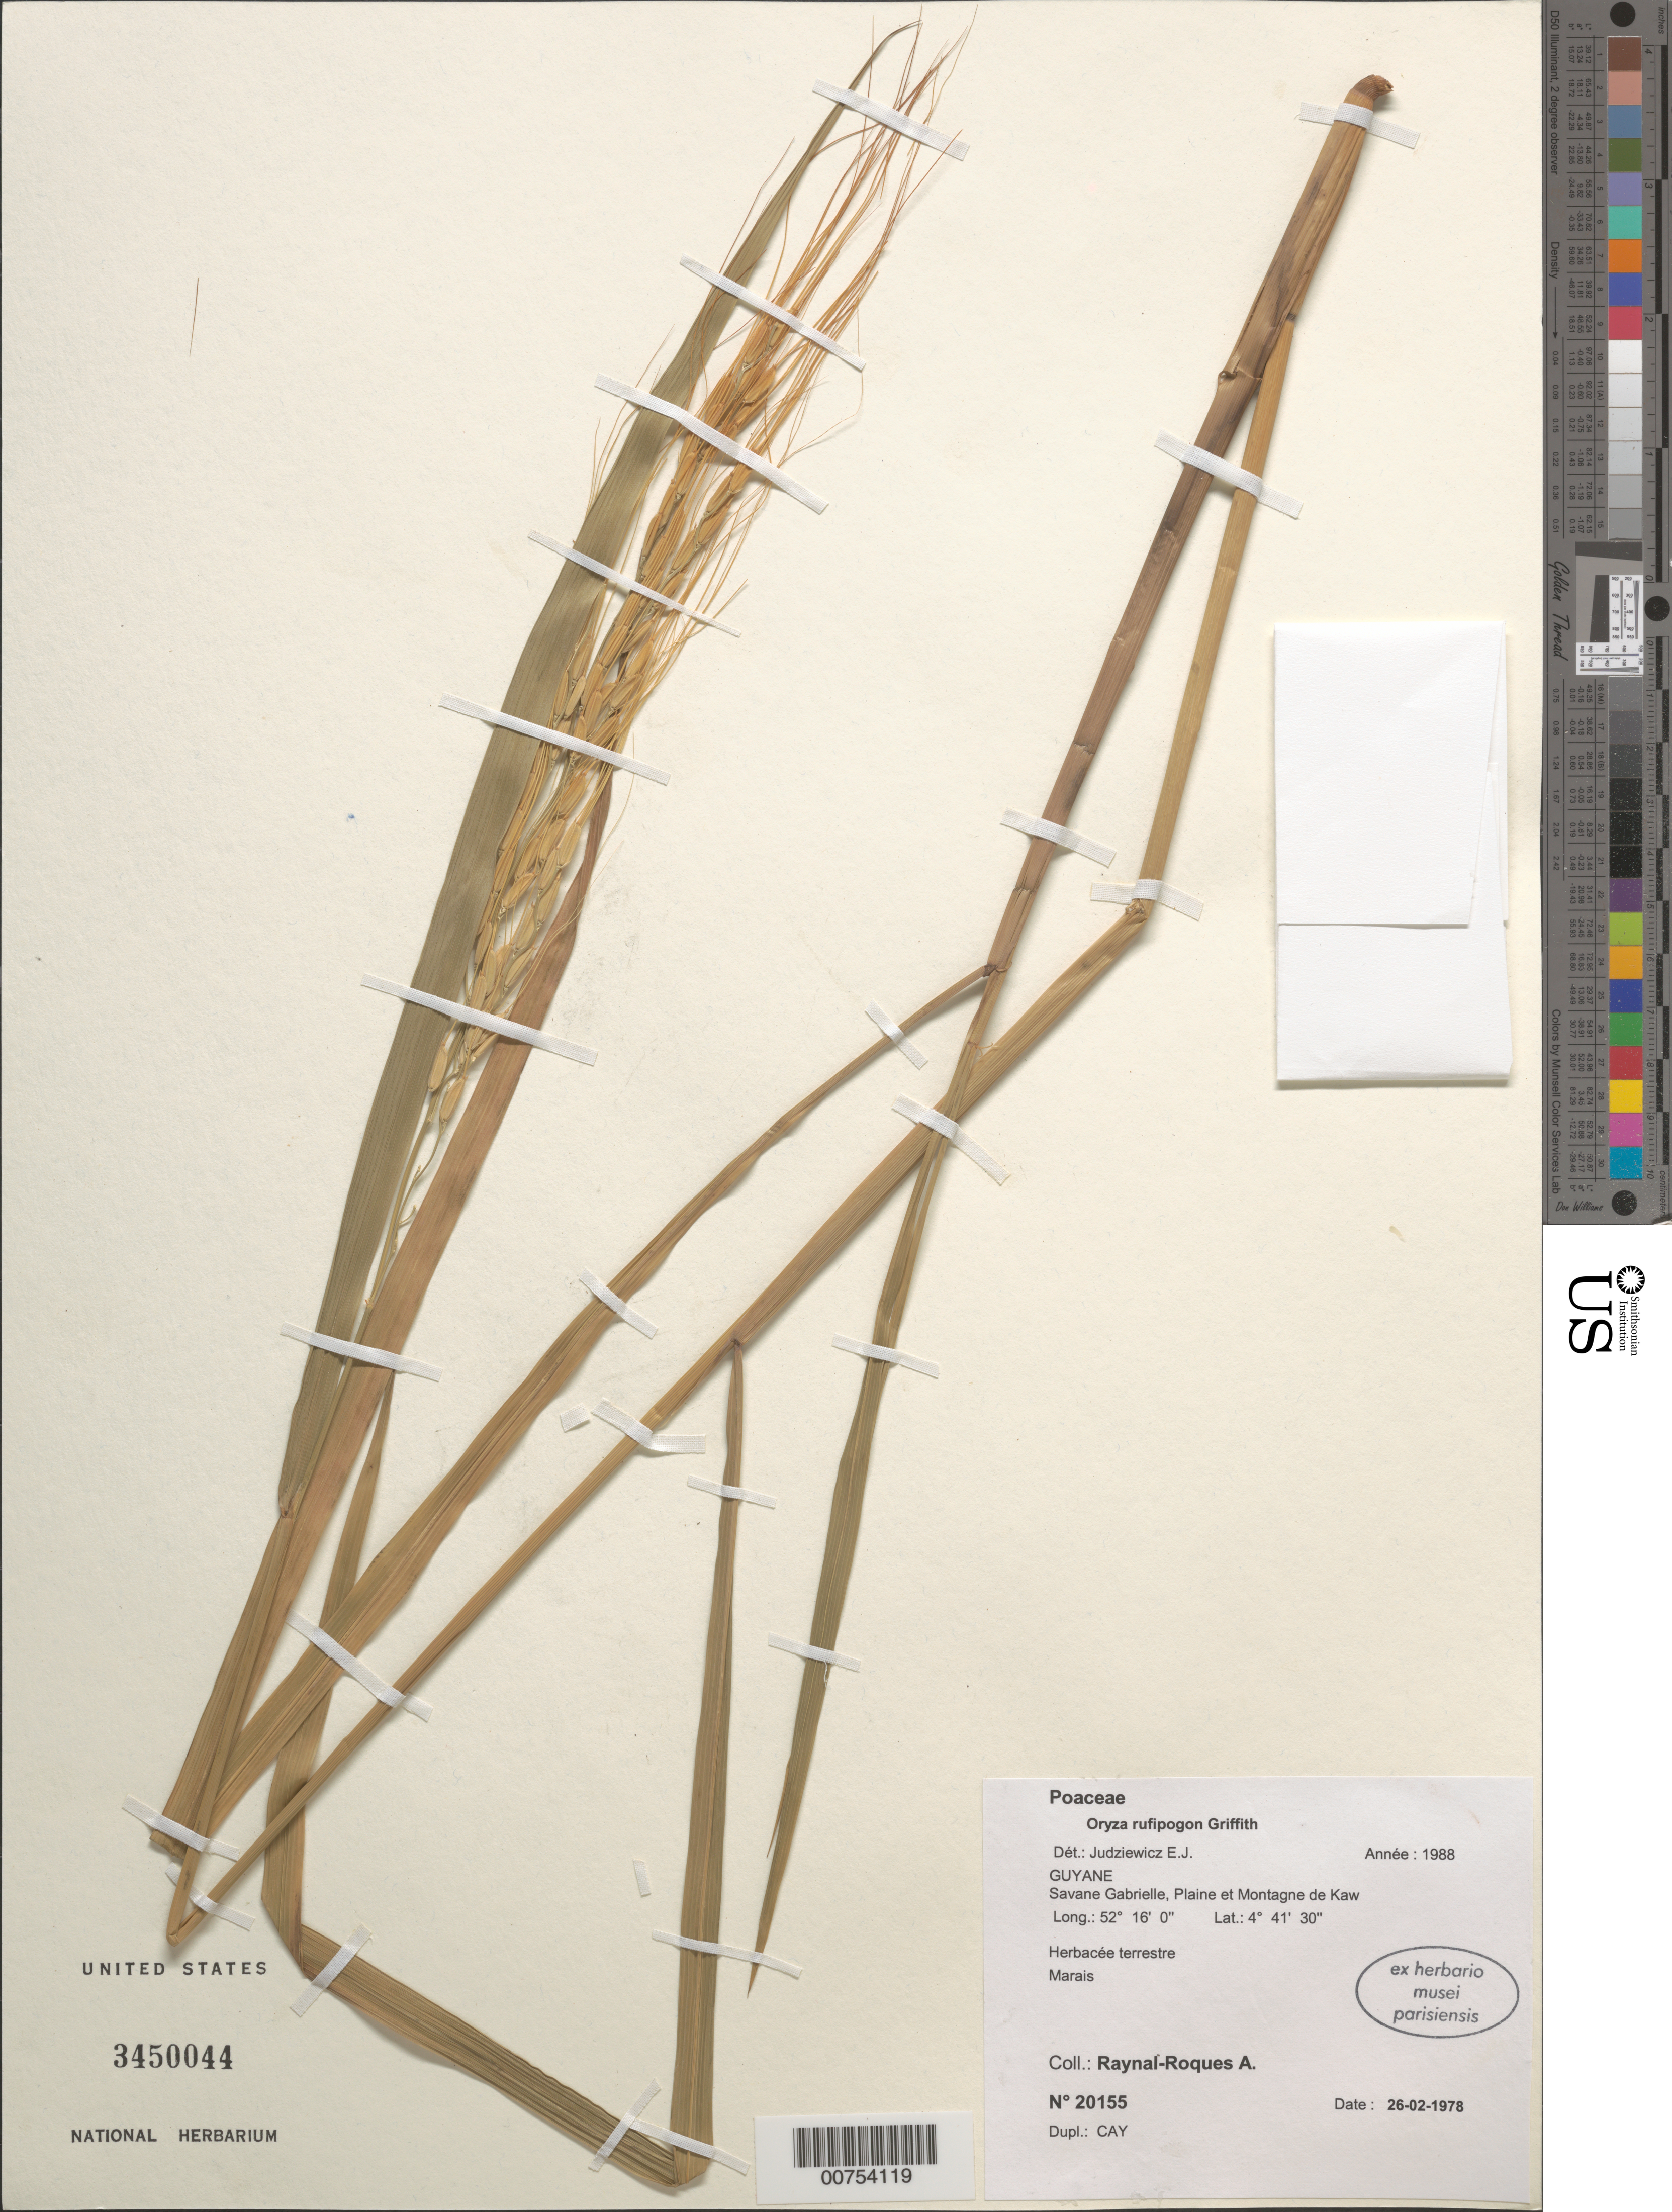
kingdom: Plantae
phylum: Tracheophyta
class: Liliopsida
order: Poales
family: Poaceae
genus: Oryza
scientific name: Oryza rufipogon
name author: Griffith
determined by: Judziewicz, E. J.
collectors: A. M. Raynal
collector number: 20155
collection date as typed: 26-Feb-78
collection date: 1978-02-26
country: French Guiana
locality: Savane Gabrielle, Plaine et Montagne de Kaw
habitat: Marsh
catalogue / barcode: US 3450044